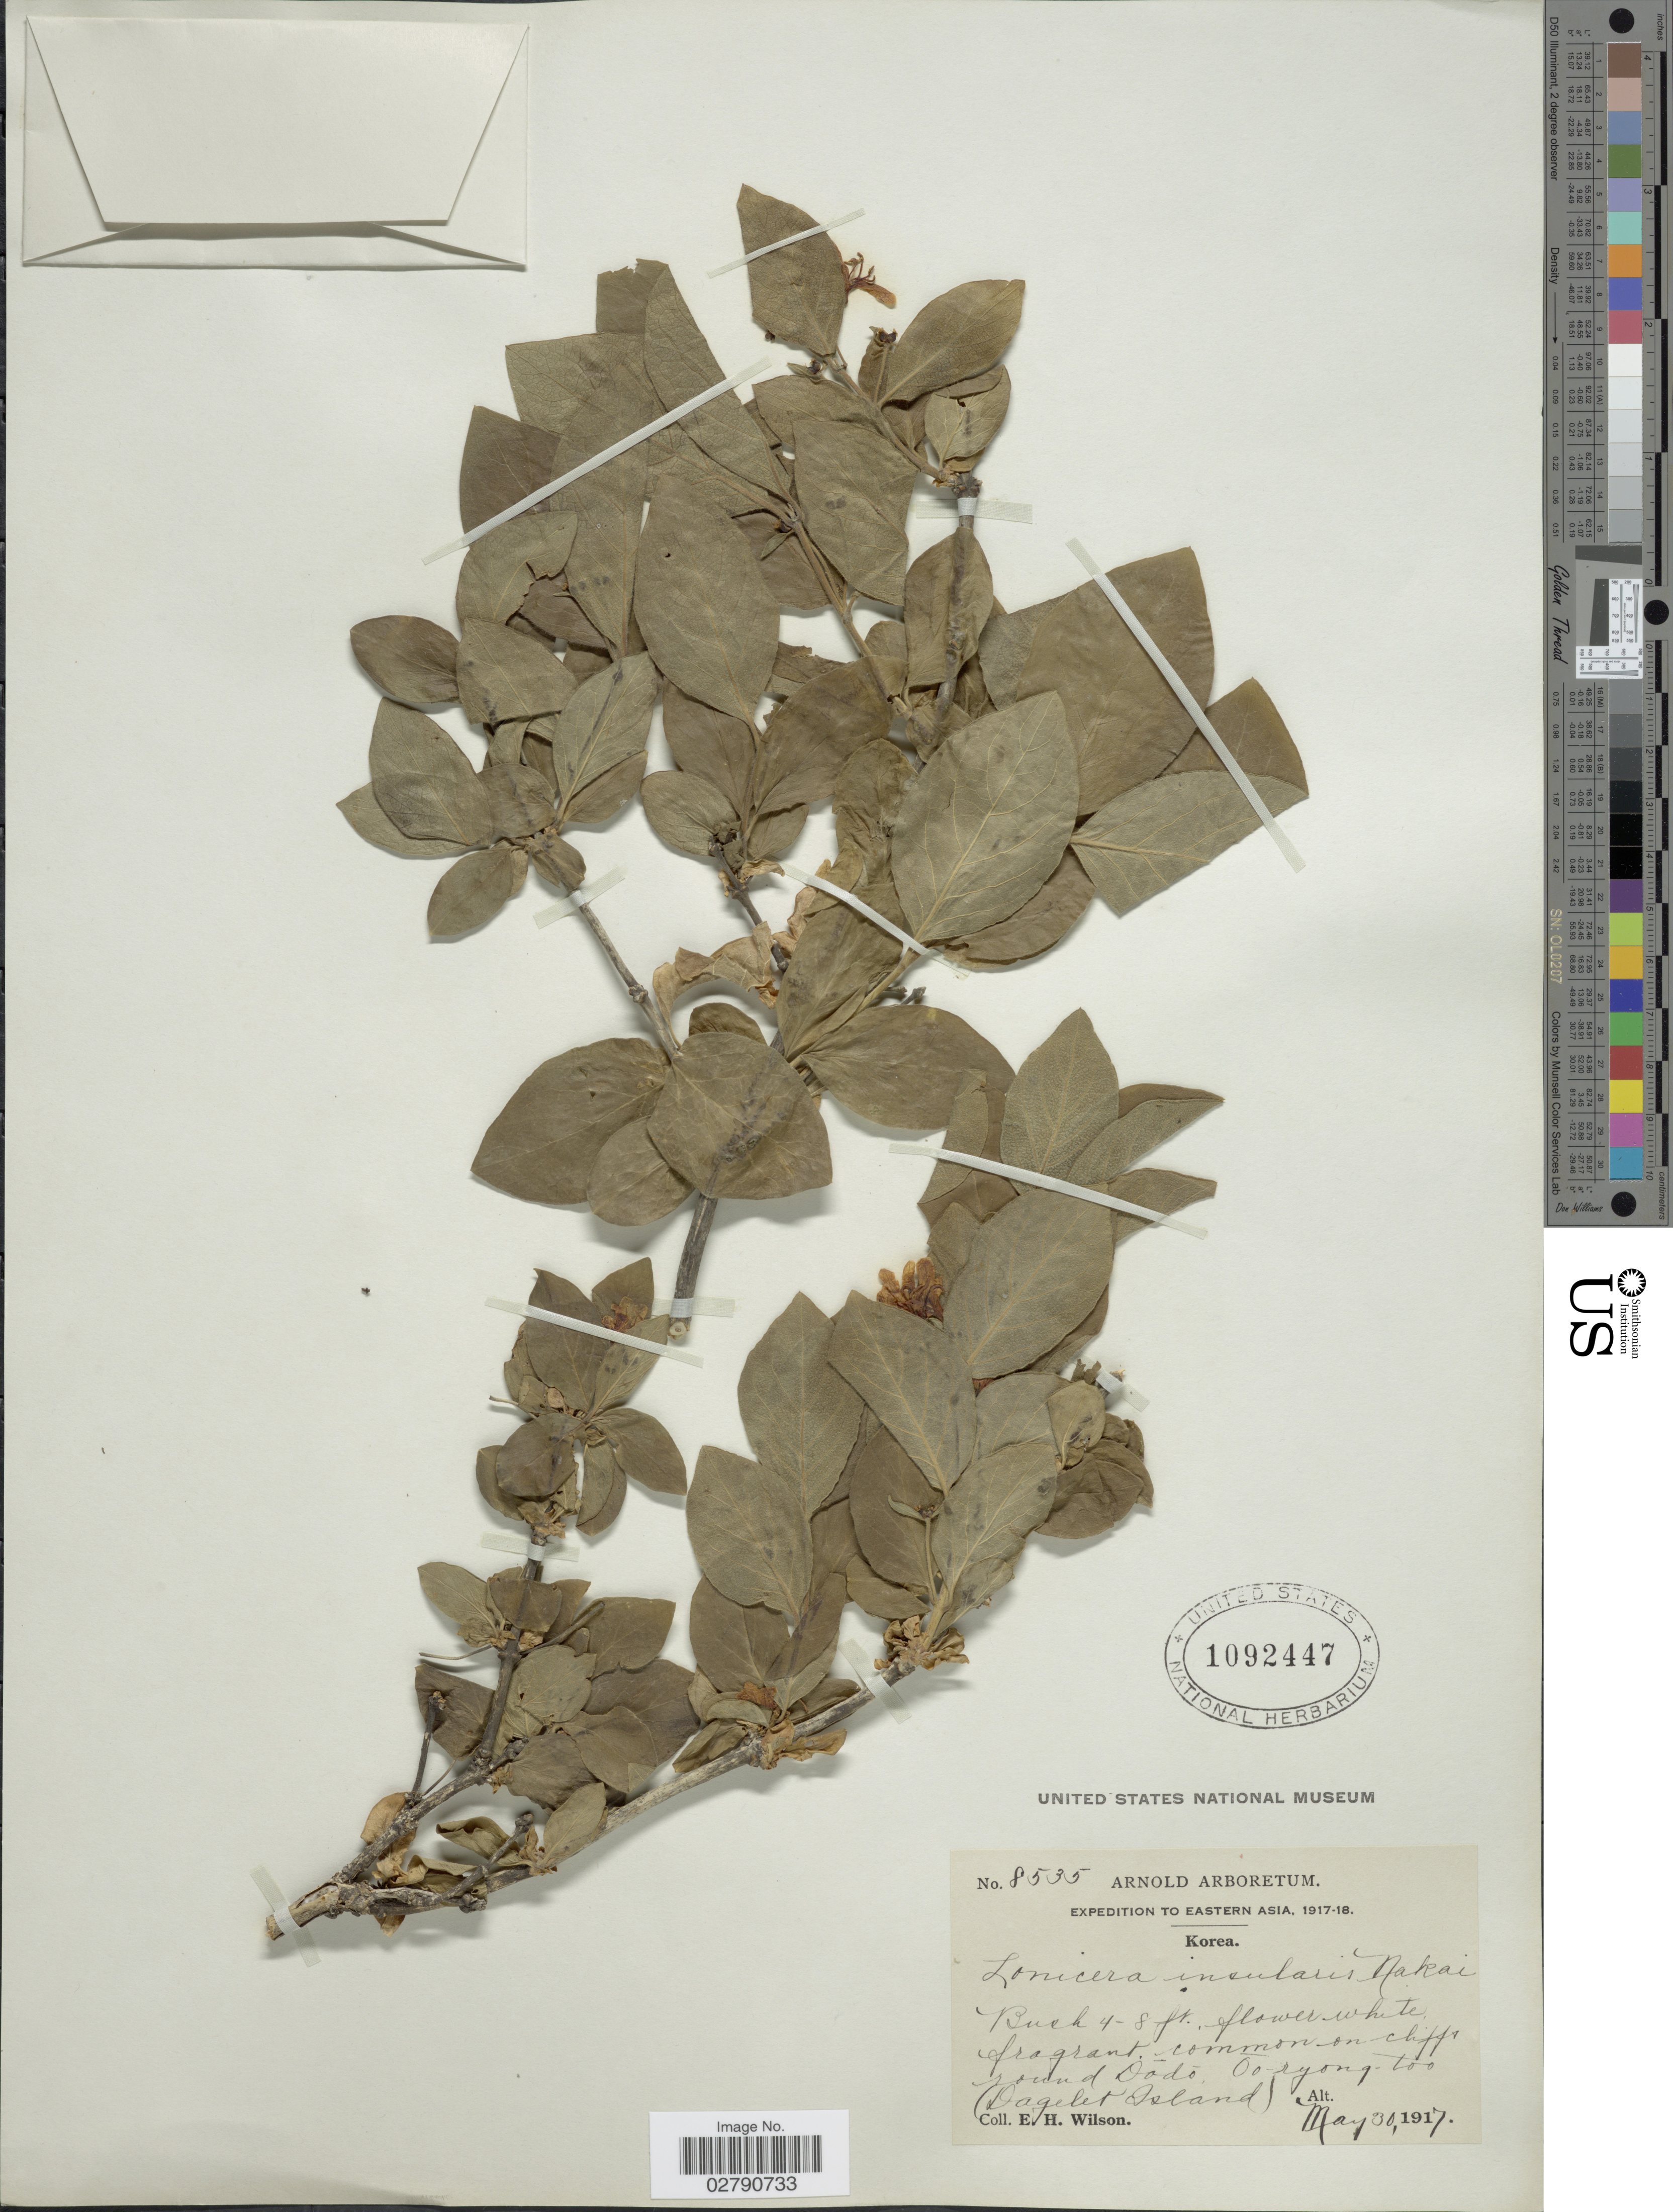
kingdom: Plantae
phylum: Tracheophyta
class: Magnoliopsida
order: Dipsacales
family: Caprifoliaceae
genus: Lonicera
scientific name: Lonicera insularis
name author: Nakai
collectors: E. Wilson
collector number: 8535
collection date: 1917-05-30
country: South Korea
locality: Eastern Asia. Common on cliffs round Dódó, Òo-ryong-too. (Dagelet Island).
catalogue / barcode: US 1092447